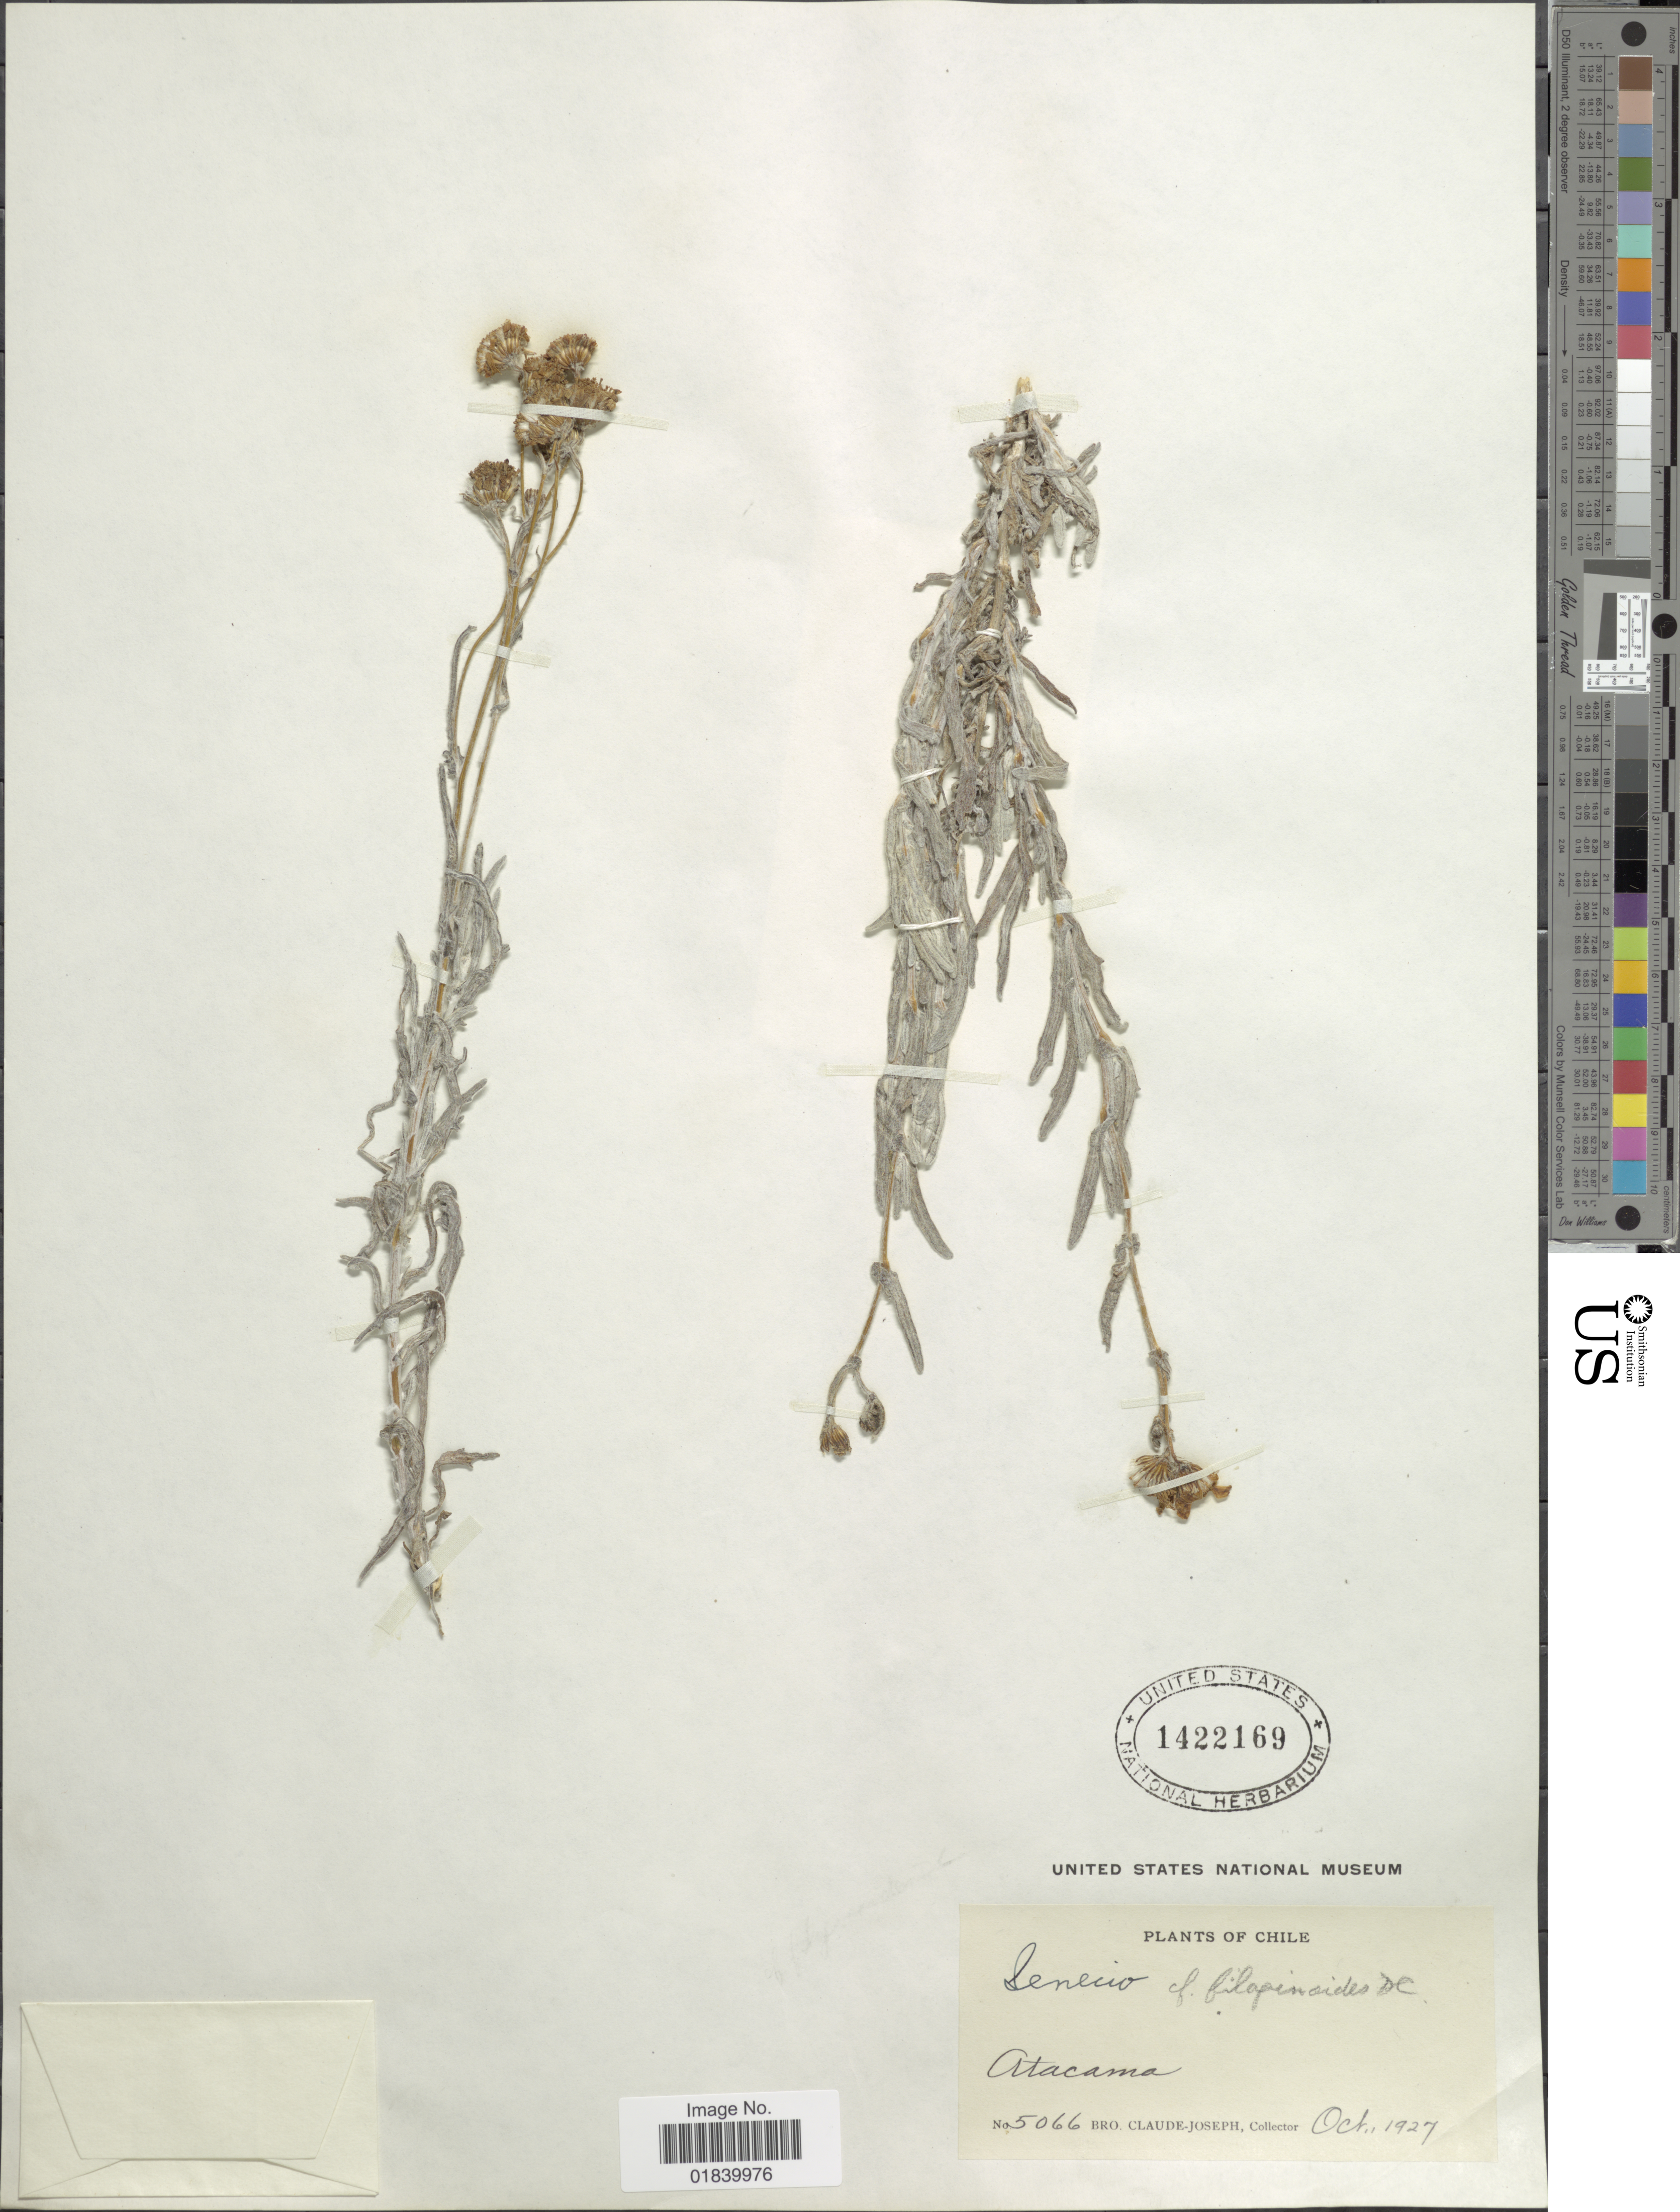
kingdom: Plantae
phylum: Tracheophyta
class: Magnoliopsida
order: Asterales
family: Asteraceae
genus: Senecio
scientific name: Senecio filaginoides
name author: DC.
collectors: Bro. Claude-Joseph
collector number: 5066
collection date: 1927-10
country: Chile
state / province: Atacama (III)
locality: Atacama. Chile.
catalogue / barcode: US 1422169